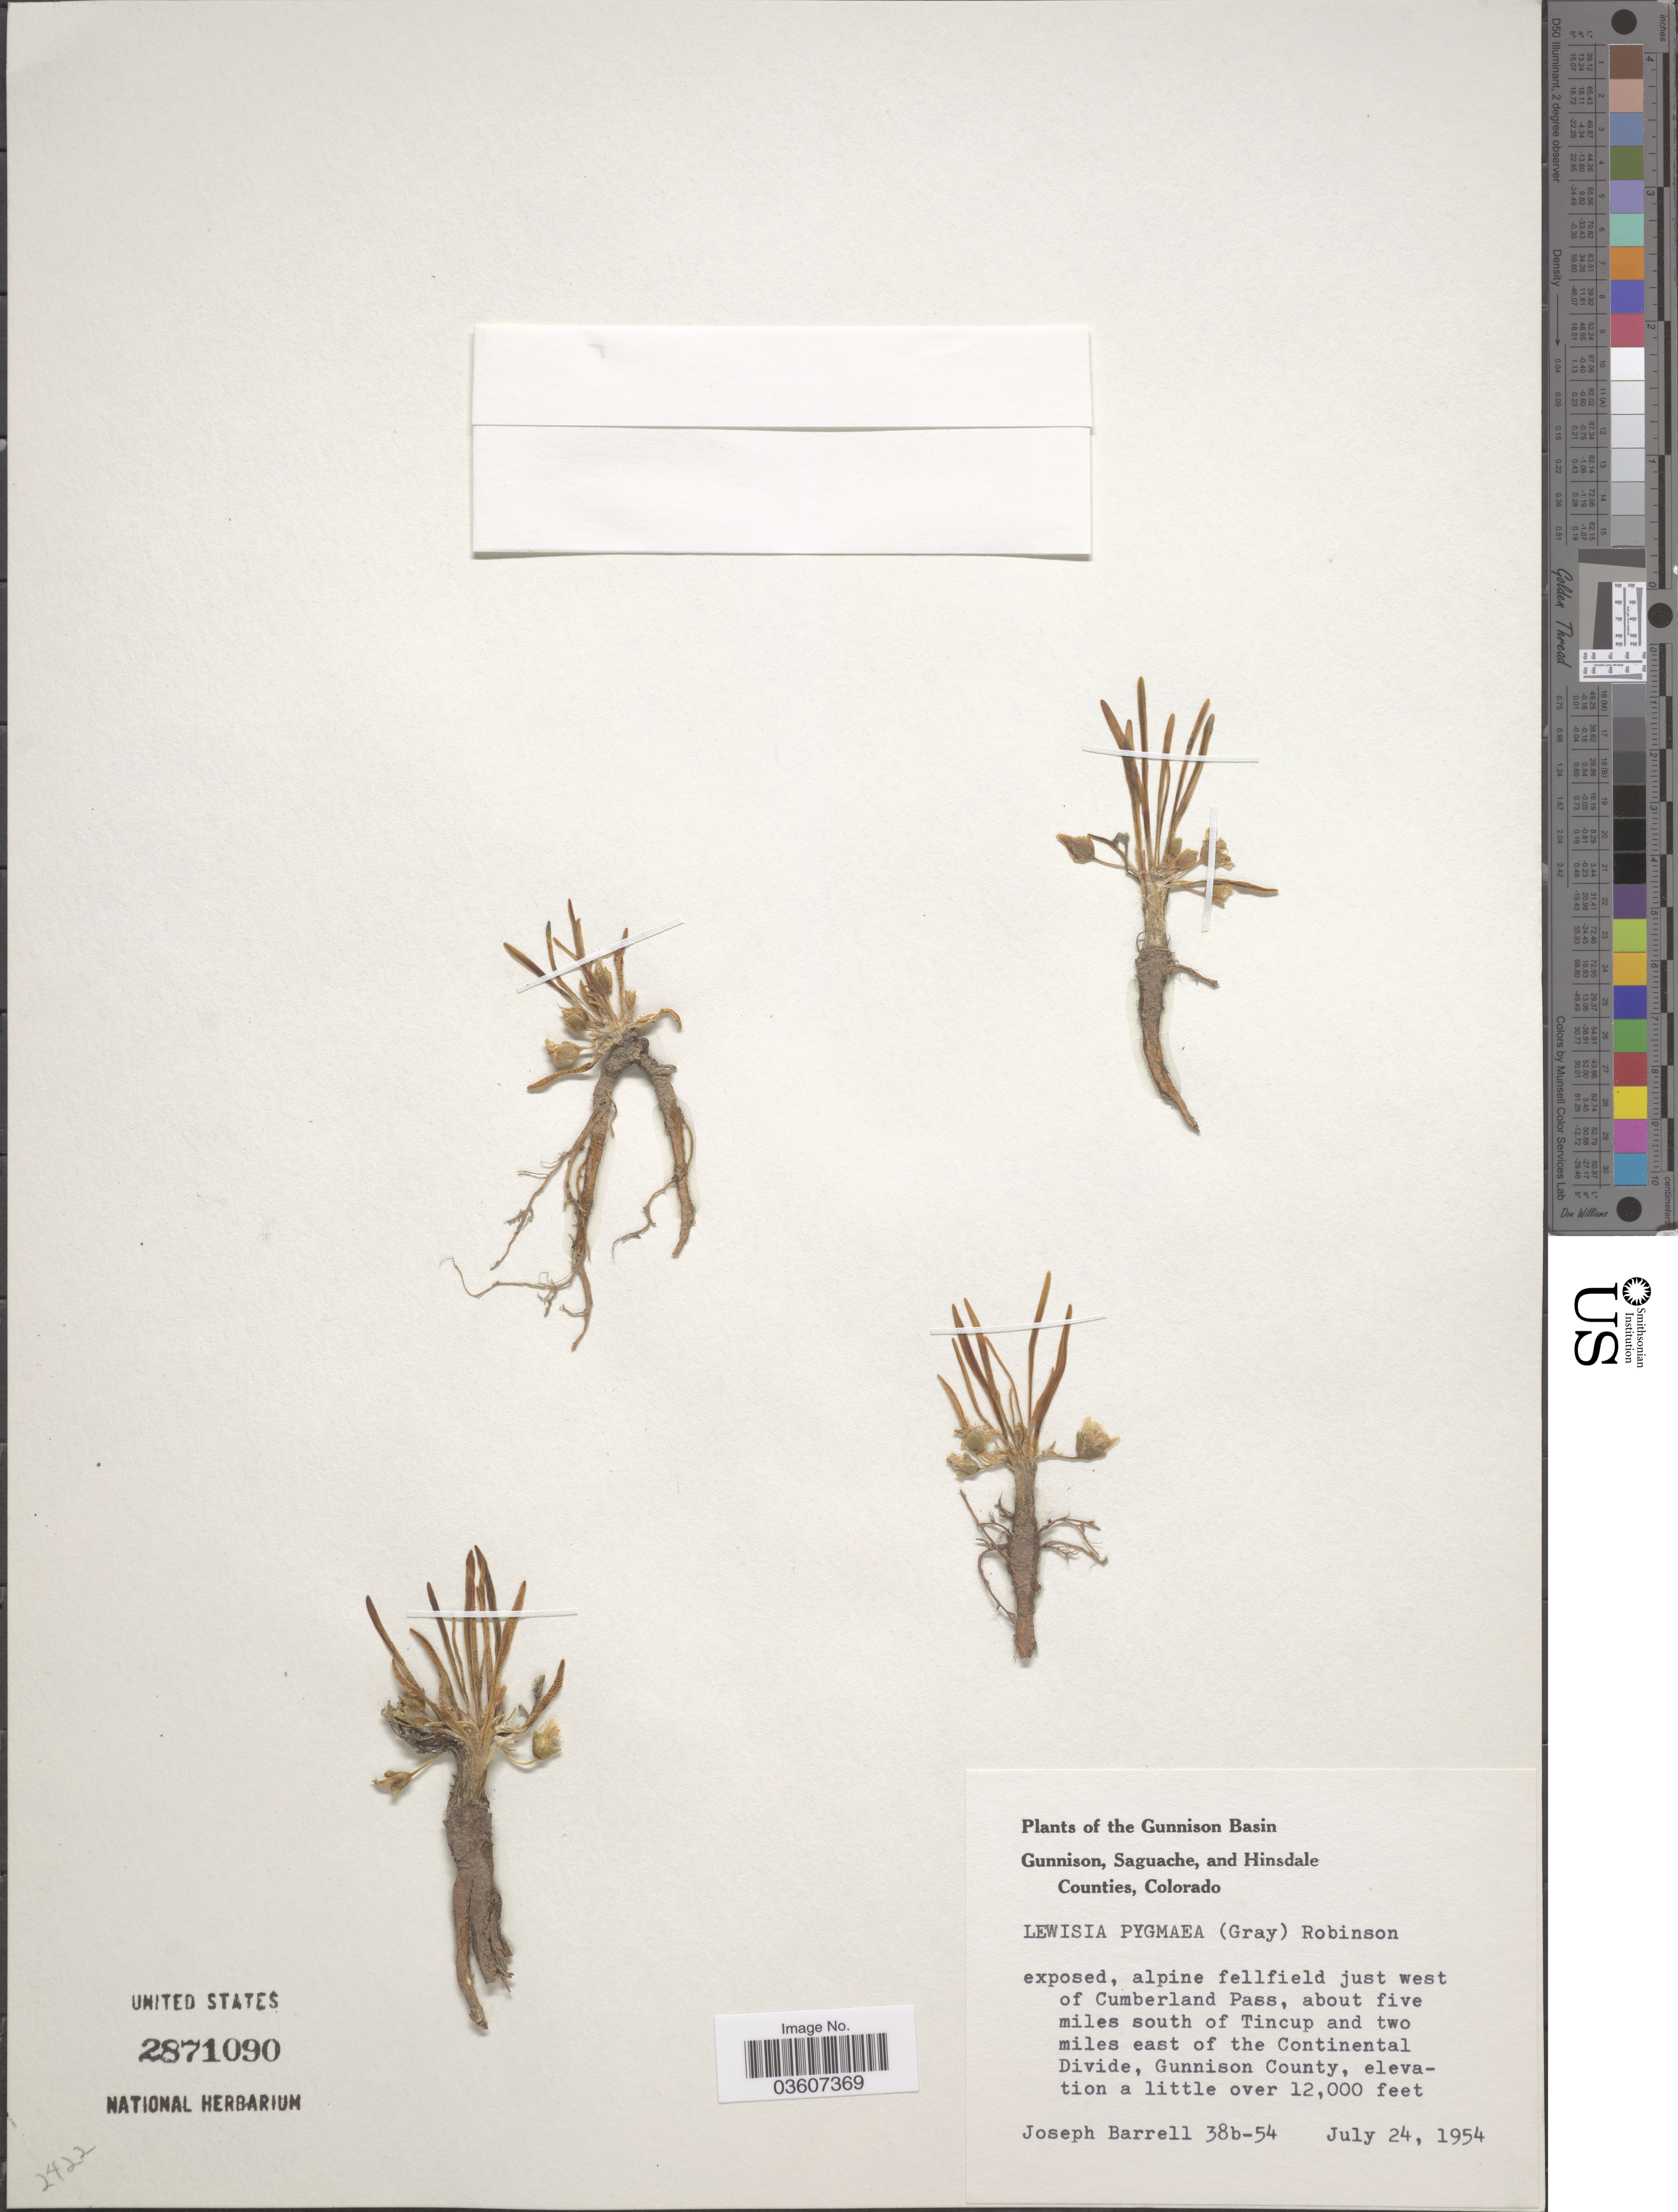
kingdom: Plantae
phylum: Tracheophyta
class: Magnoliopsida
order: Caryophyllales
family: Montiaceae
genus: Lewisia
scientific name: Lewisia pygmaea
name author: (A. Gray) B.L. Rob.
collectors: J. Barrell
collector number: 38b-54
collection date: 1954-07-24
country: United States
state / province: Colorado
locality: The Gunnison Basin. Alpine fellfield just west of Cumberland Pass, about five miles south of Tincup and two miles east of the Continental Divide, Gunnison County.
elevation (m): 3658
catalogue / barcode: US 2871090